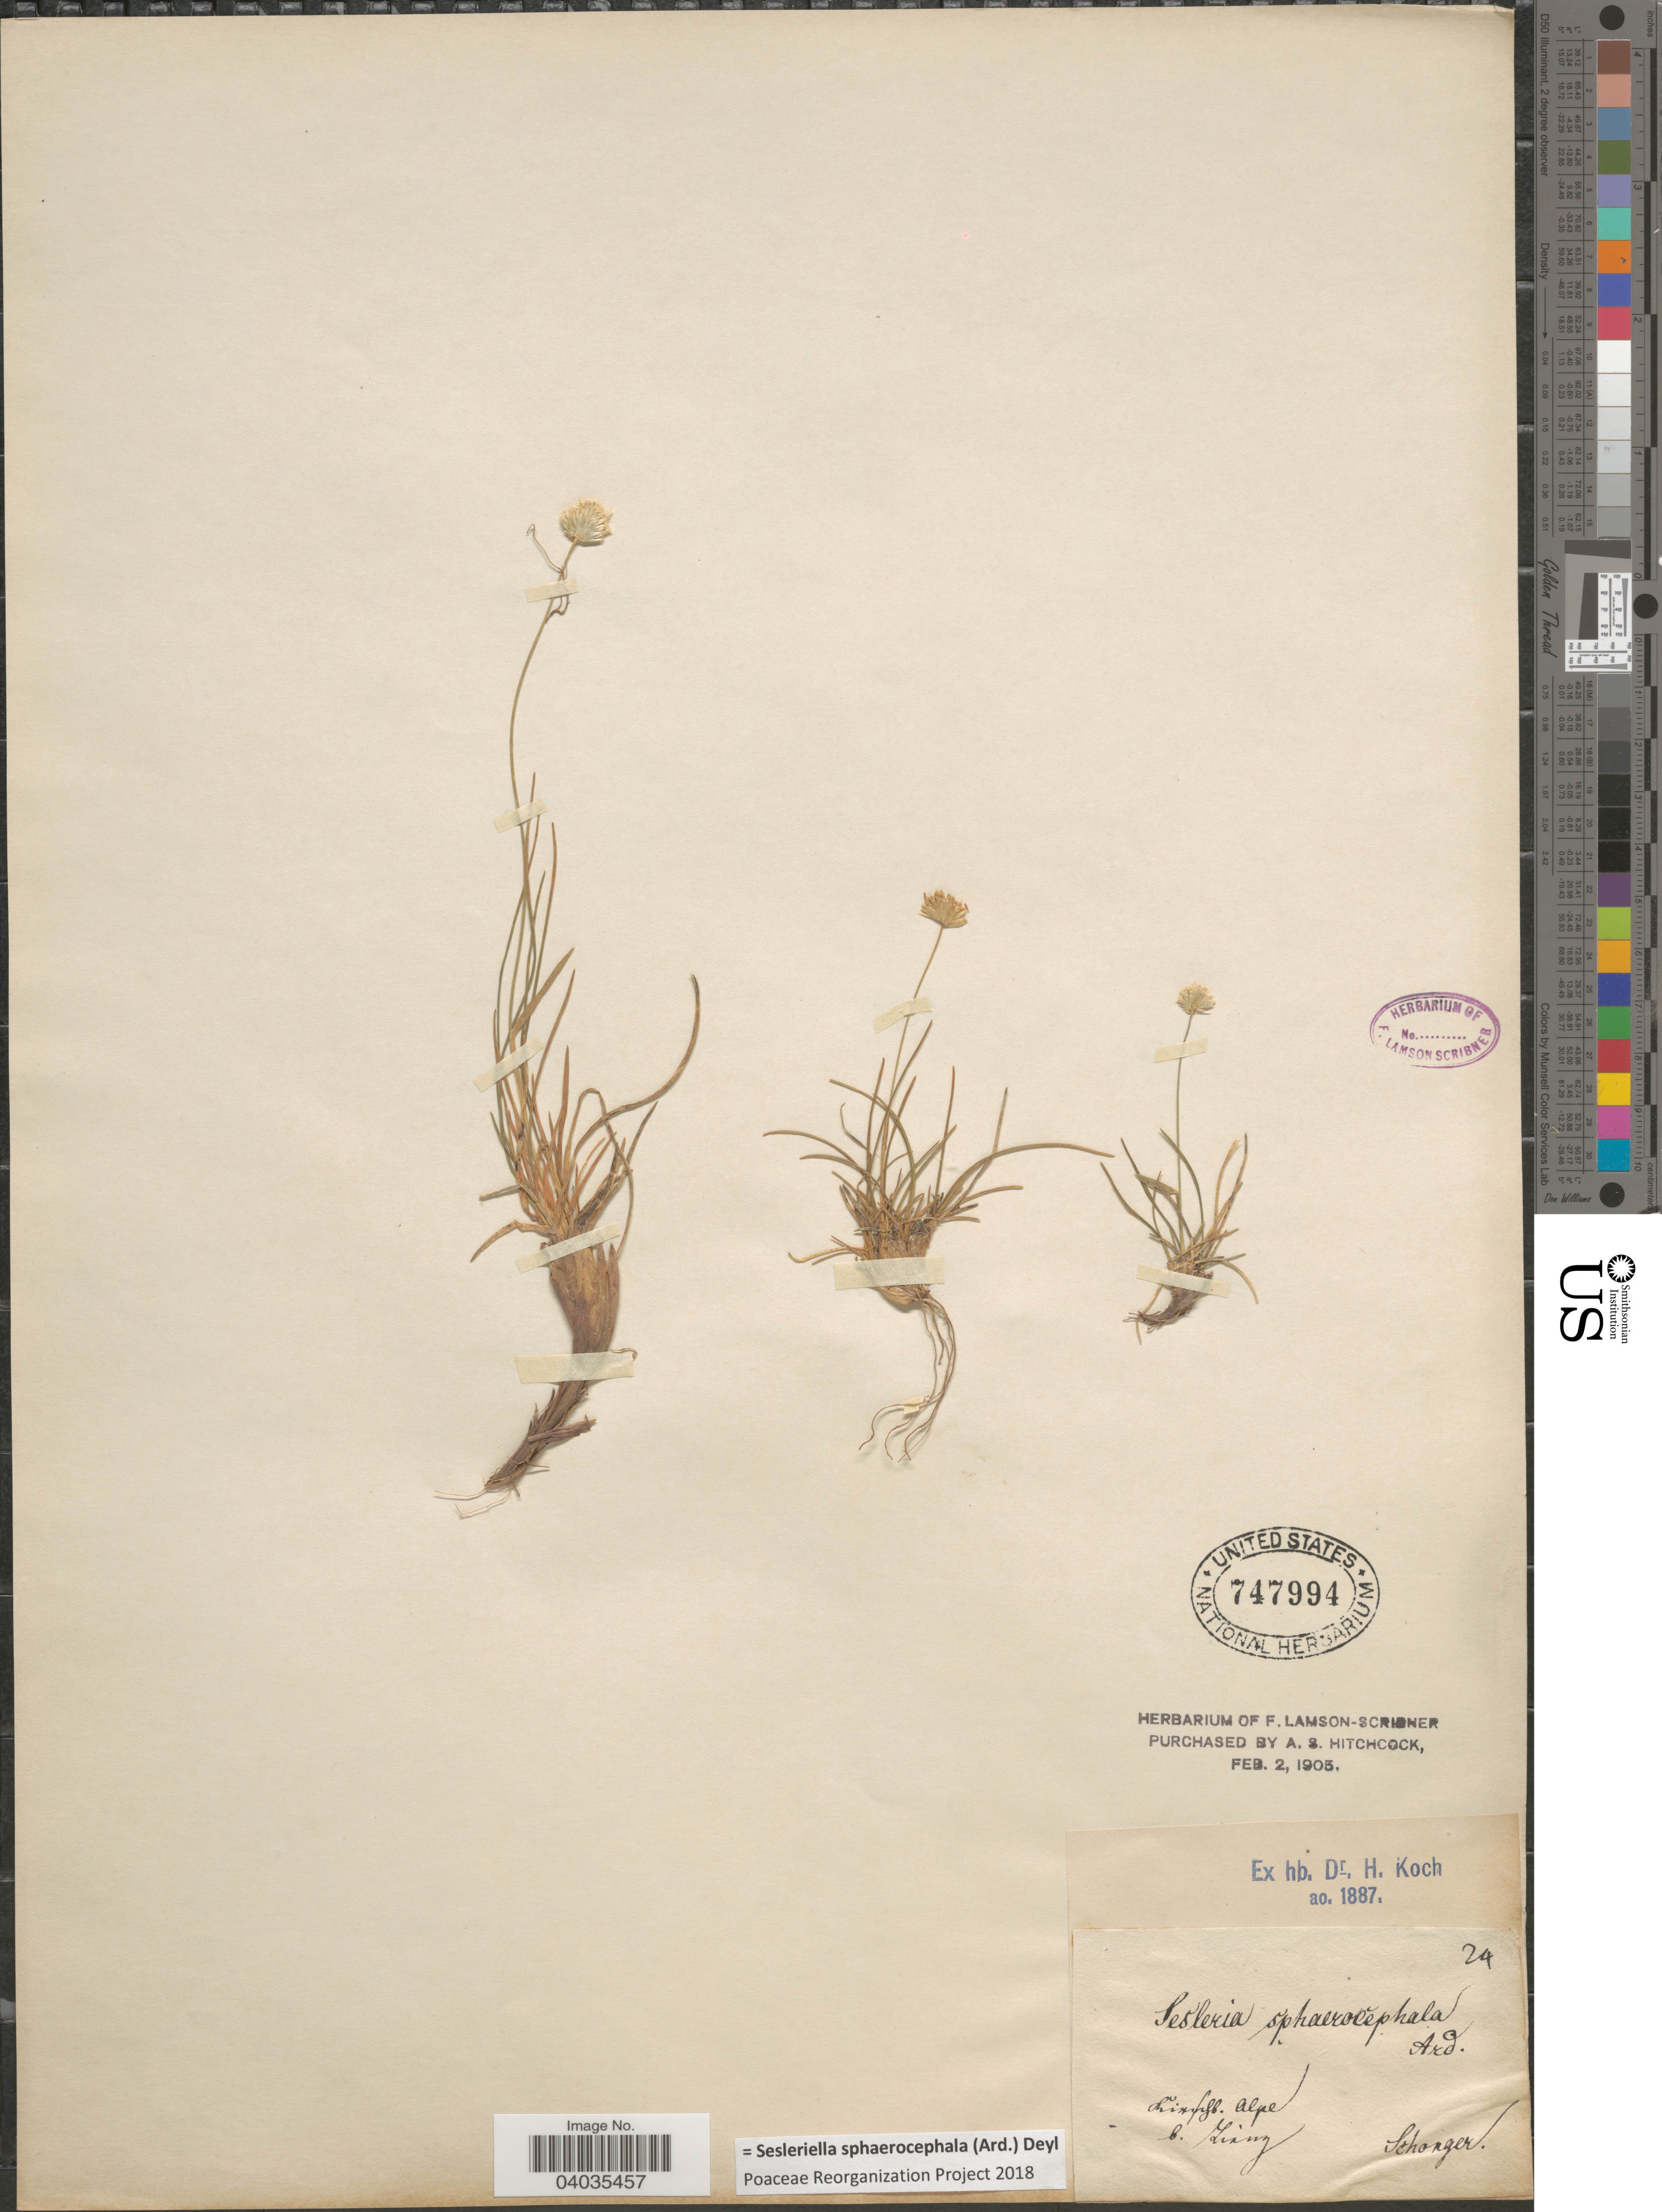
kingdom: Plantae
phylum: Tracheophyta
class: Liliopsida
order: Poales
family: Poaceae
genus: Sesleriella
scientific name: Sesleriella sphaerocephala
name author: (Ard.) Deyl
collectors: -. Schonger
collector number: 24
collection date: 1887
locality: [illegible text] alpe b. Gianz.[interpreted]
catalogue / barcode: US 747994